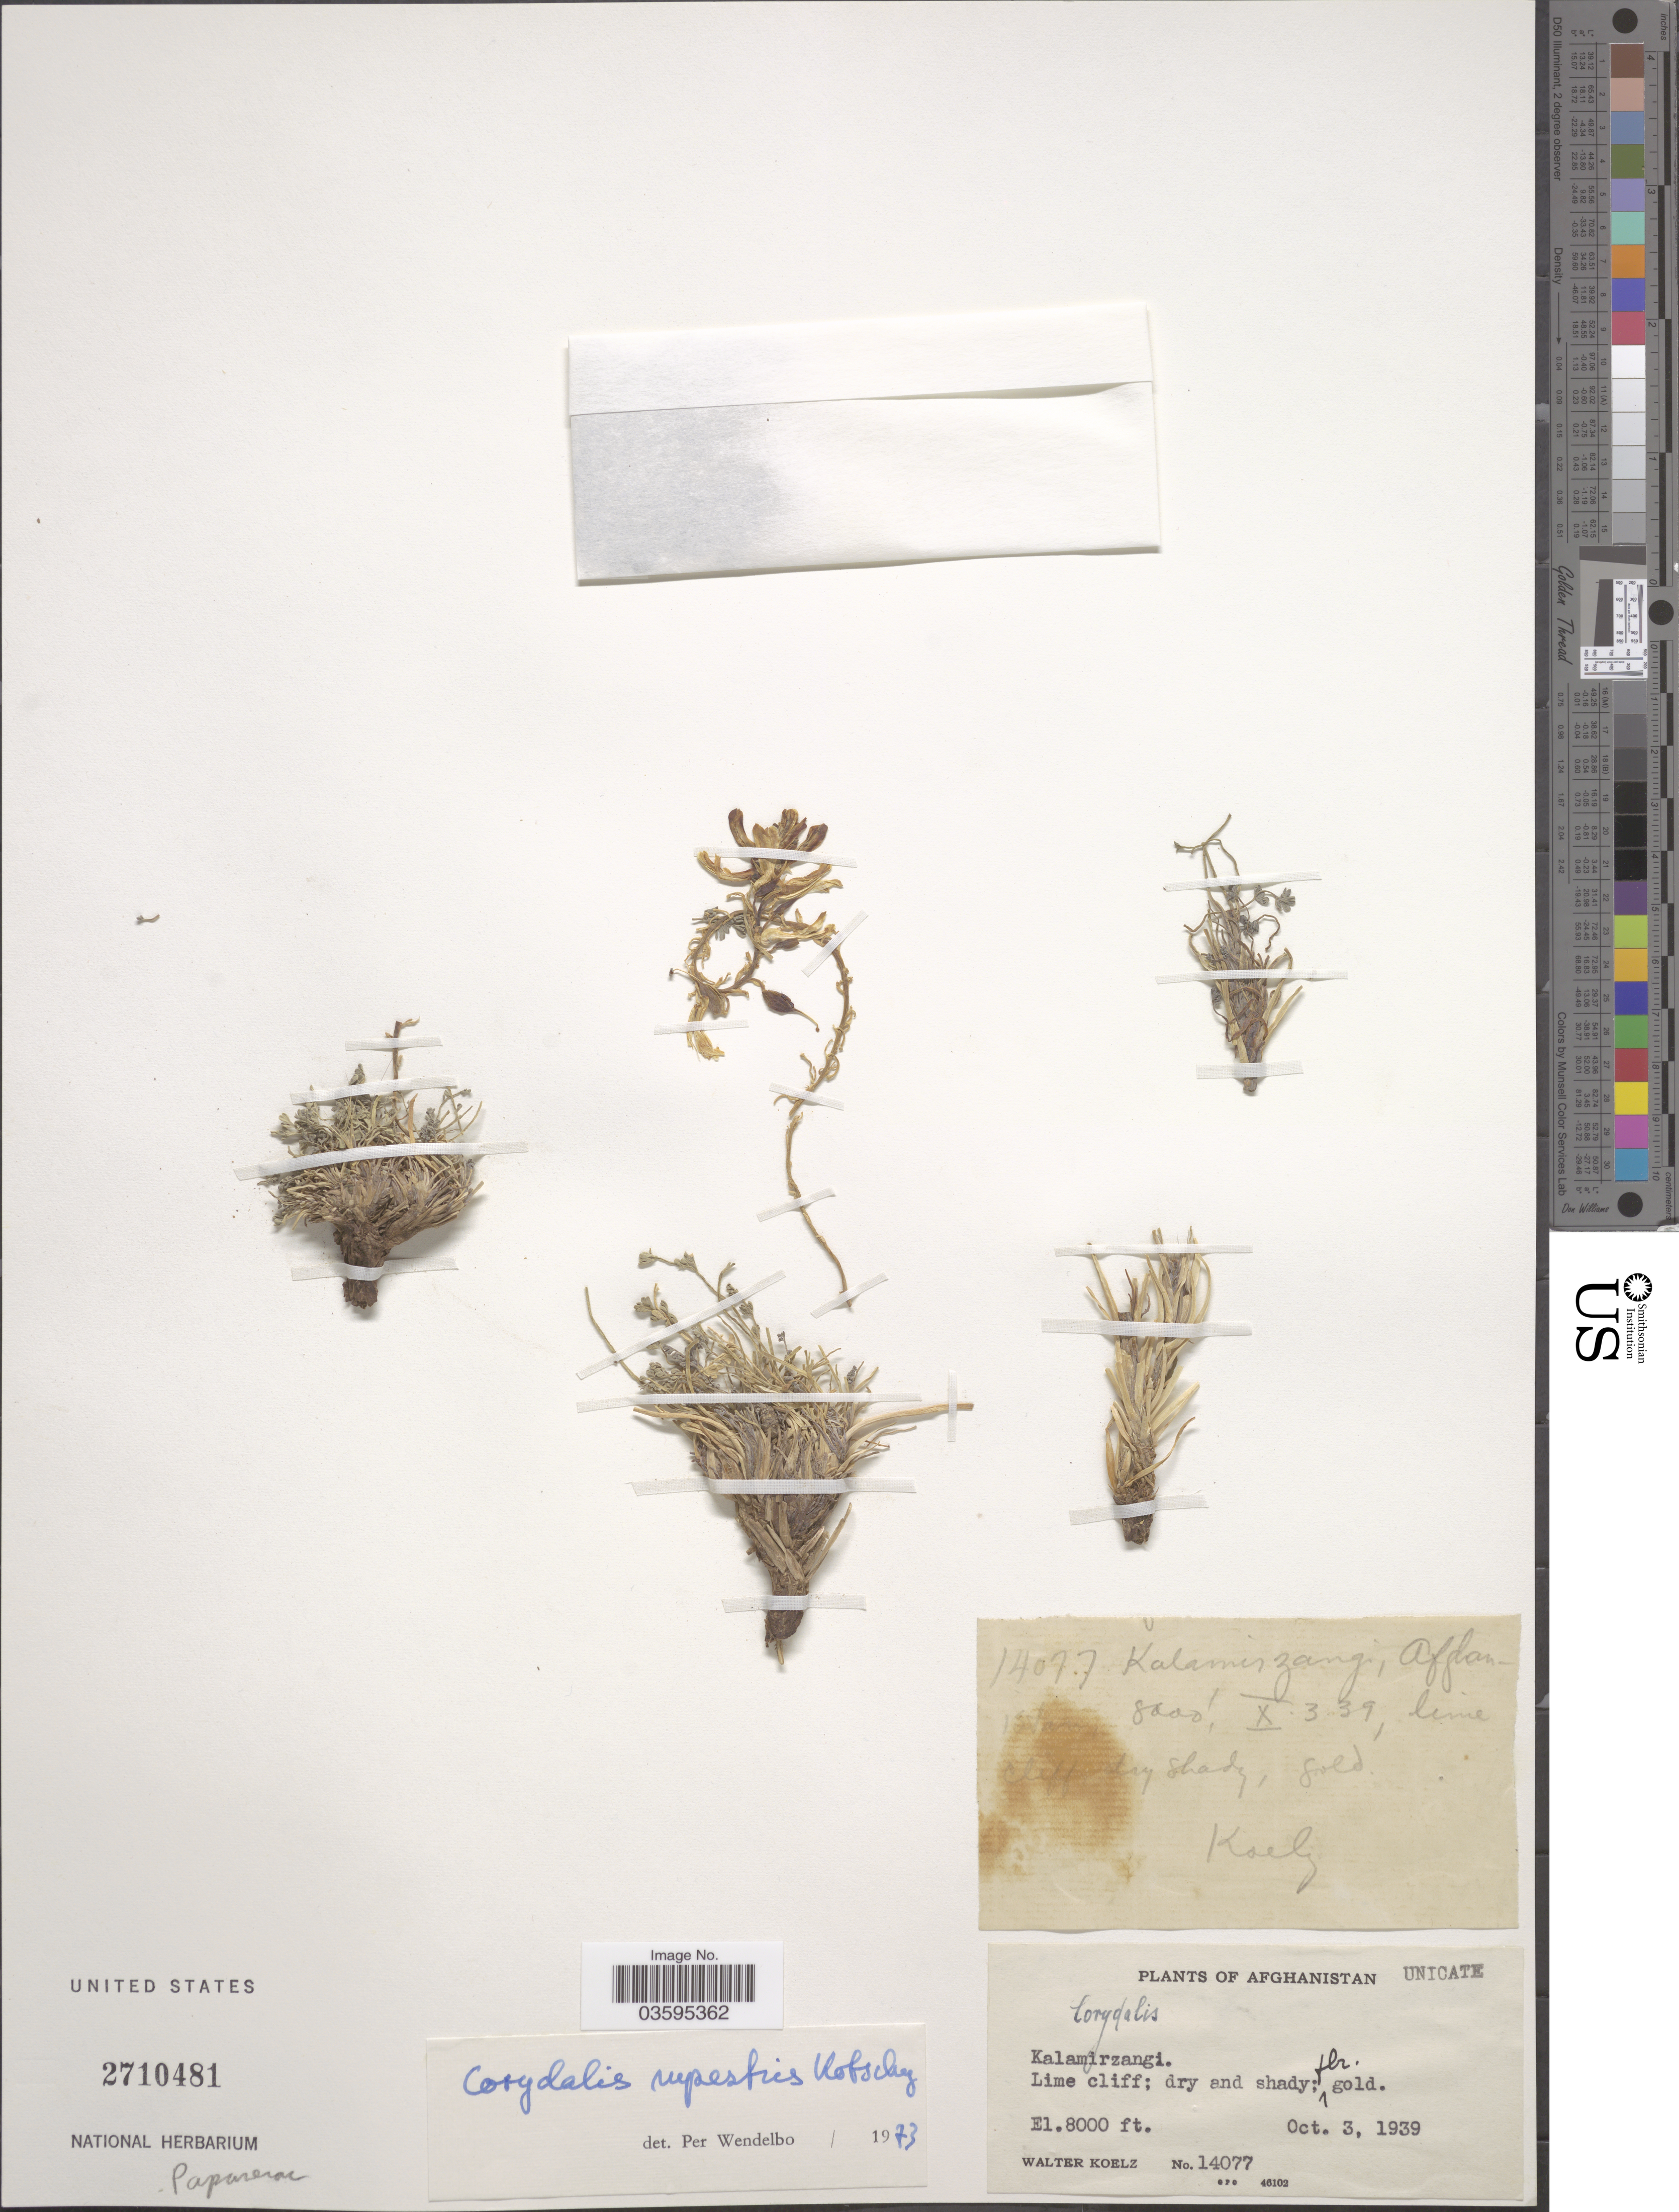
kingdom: Plantae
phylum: Tracheophyta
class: Magnoliopsida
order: Ranunculales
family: Papaveraceae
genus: Corydalis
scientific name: Corydalis rupestris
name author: Kotschy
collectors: W. N. Koelz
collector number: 14077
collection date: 1939-10-03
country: Afghanistan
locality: Kalamirzangi.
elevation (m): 2438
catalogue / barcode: US 2710481